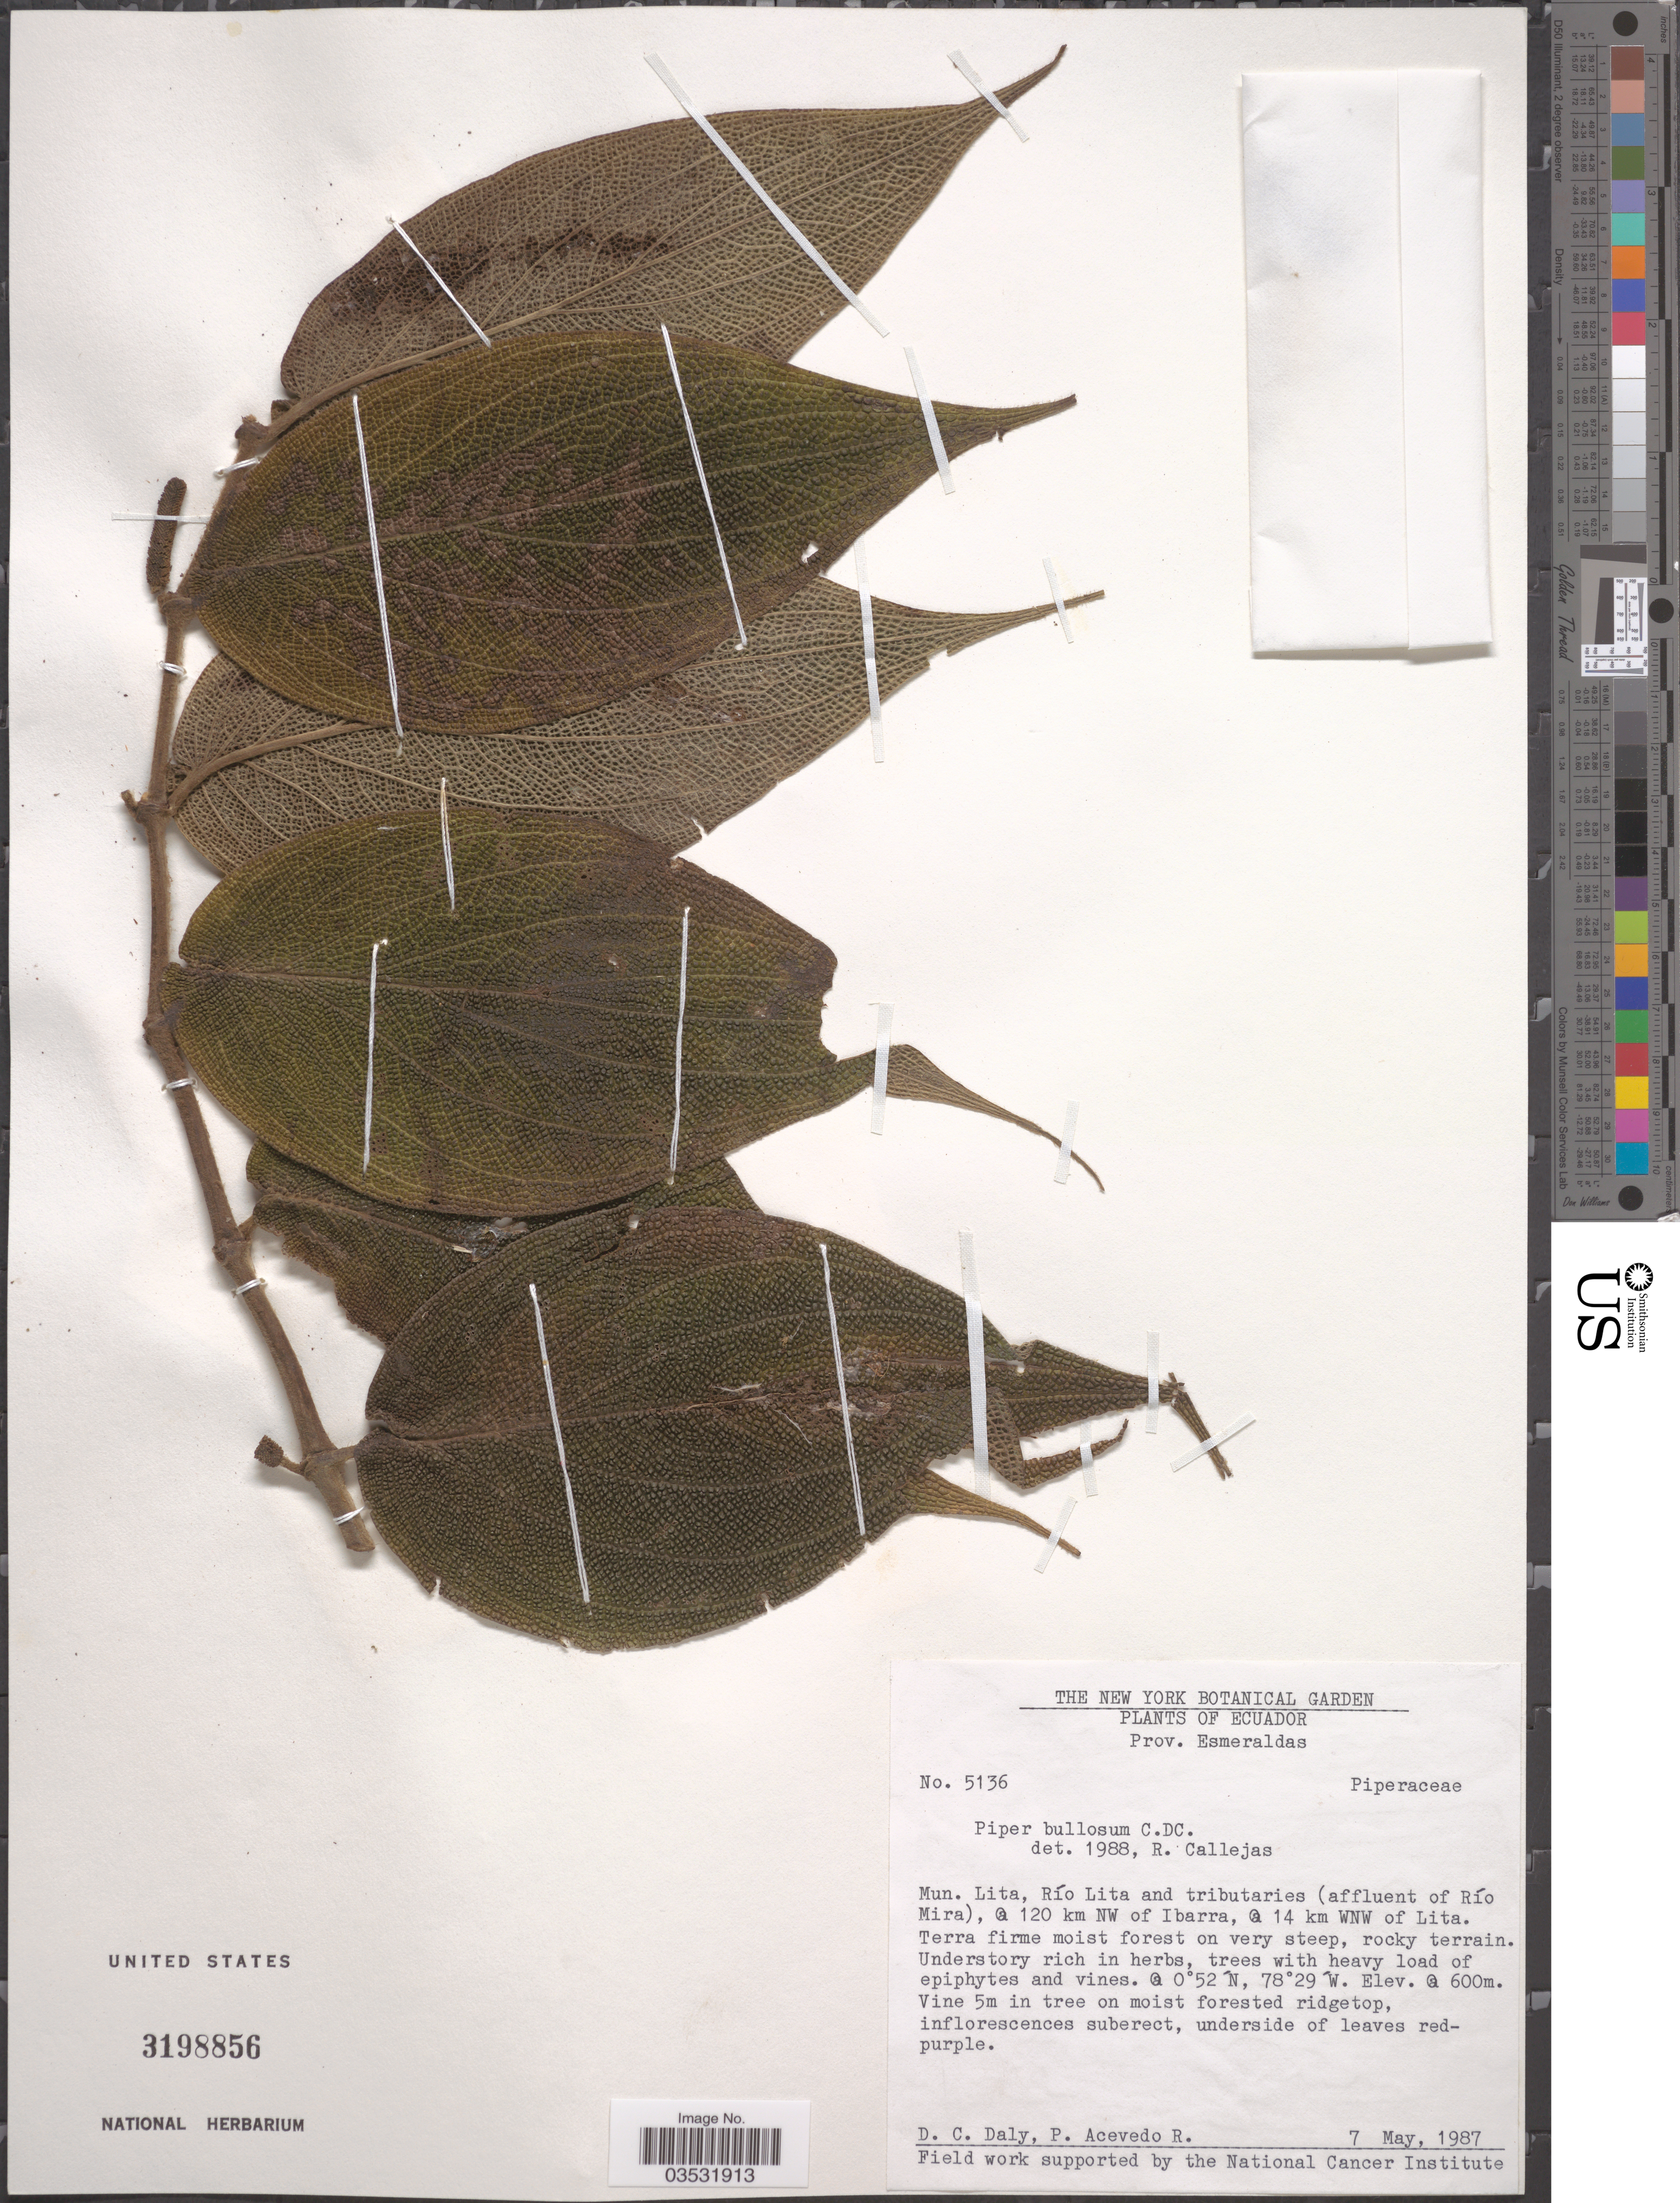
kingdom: Plantae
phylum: Tracheophyta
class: Magnoliopsida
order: Piperales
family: Piperaceae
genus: Piper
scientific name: Piper bullosum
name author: C. DC.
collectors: D. C. Daly & P. Acevedo R.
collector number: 5136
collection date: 1987-05-07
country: Ecuador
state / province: Esmeraldas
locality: Mun. Lita, Río Lita and tributaries (affluent of Río Mira), @ 120 km NW of Ibarra, @ 14 km WNW of Lita.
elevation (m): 600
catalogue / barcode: US 3198856